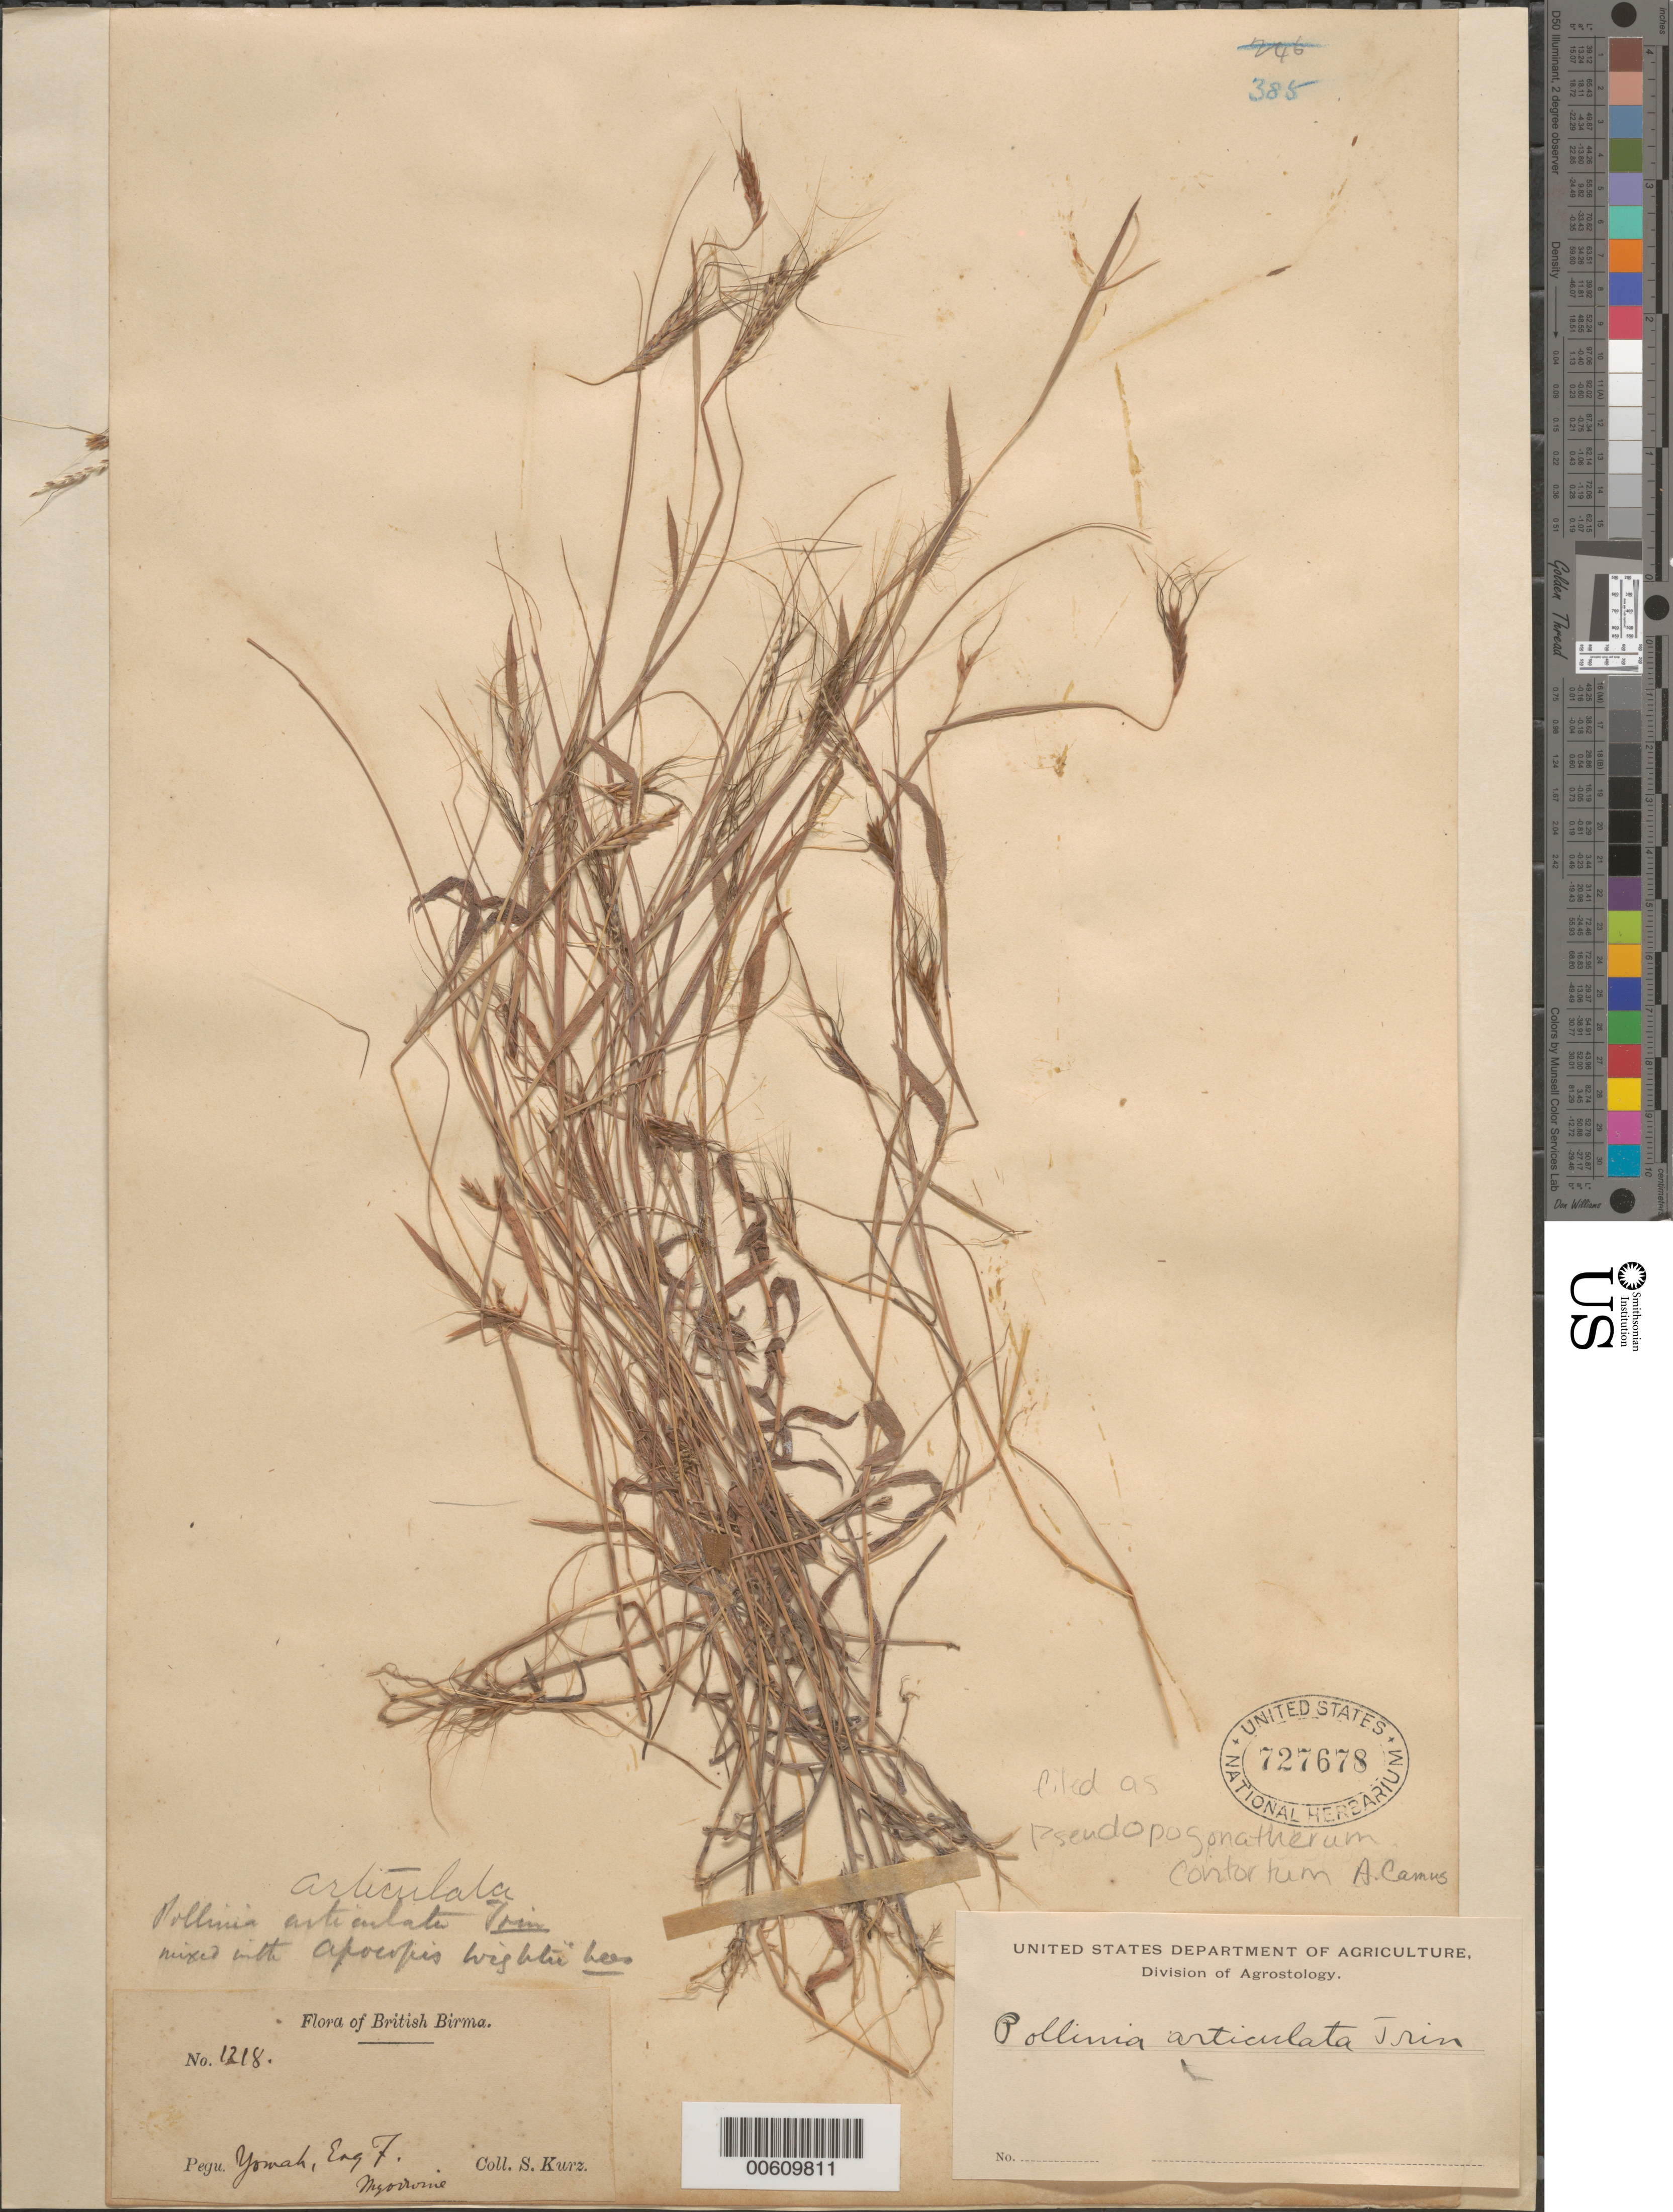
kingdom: Plantae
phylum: Tracheophyta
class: Liliopsida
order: Poales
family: Poaceae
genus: Pseudopogonatherum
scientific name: Pseudopogonatherum contortum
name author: A. Camus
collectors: S. Kurz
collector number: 1218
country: Myanmar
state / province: Bago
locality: Pegu, Yomah, Ehg. F., Myorrome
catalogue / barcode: US 727678